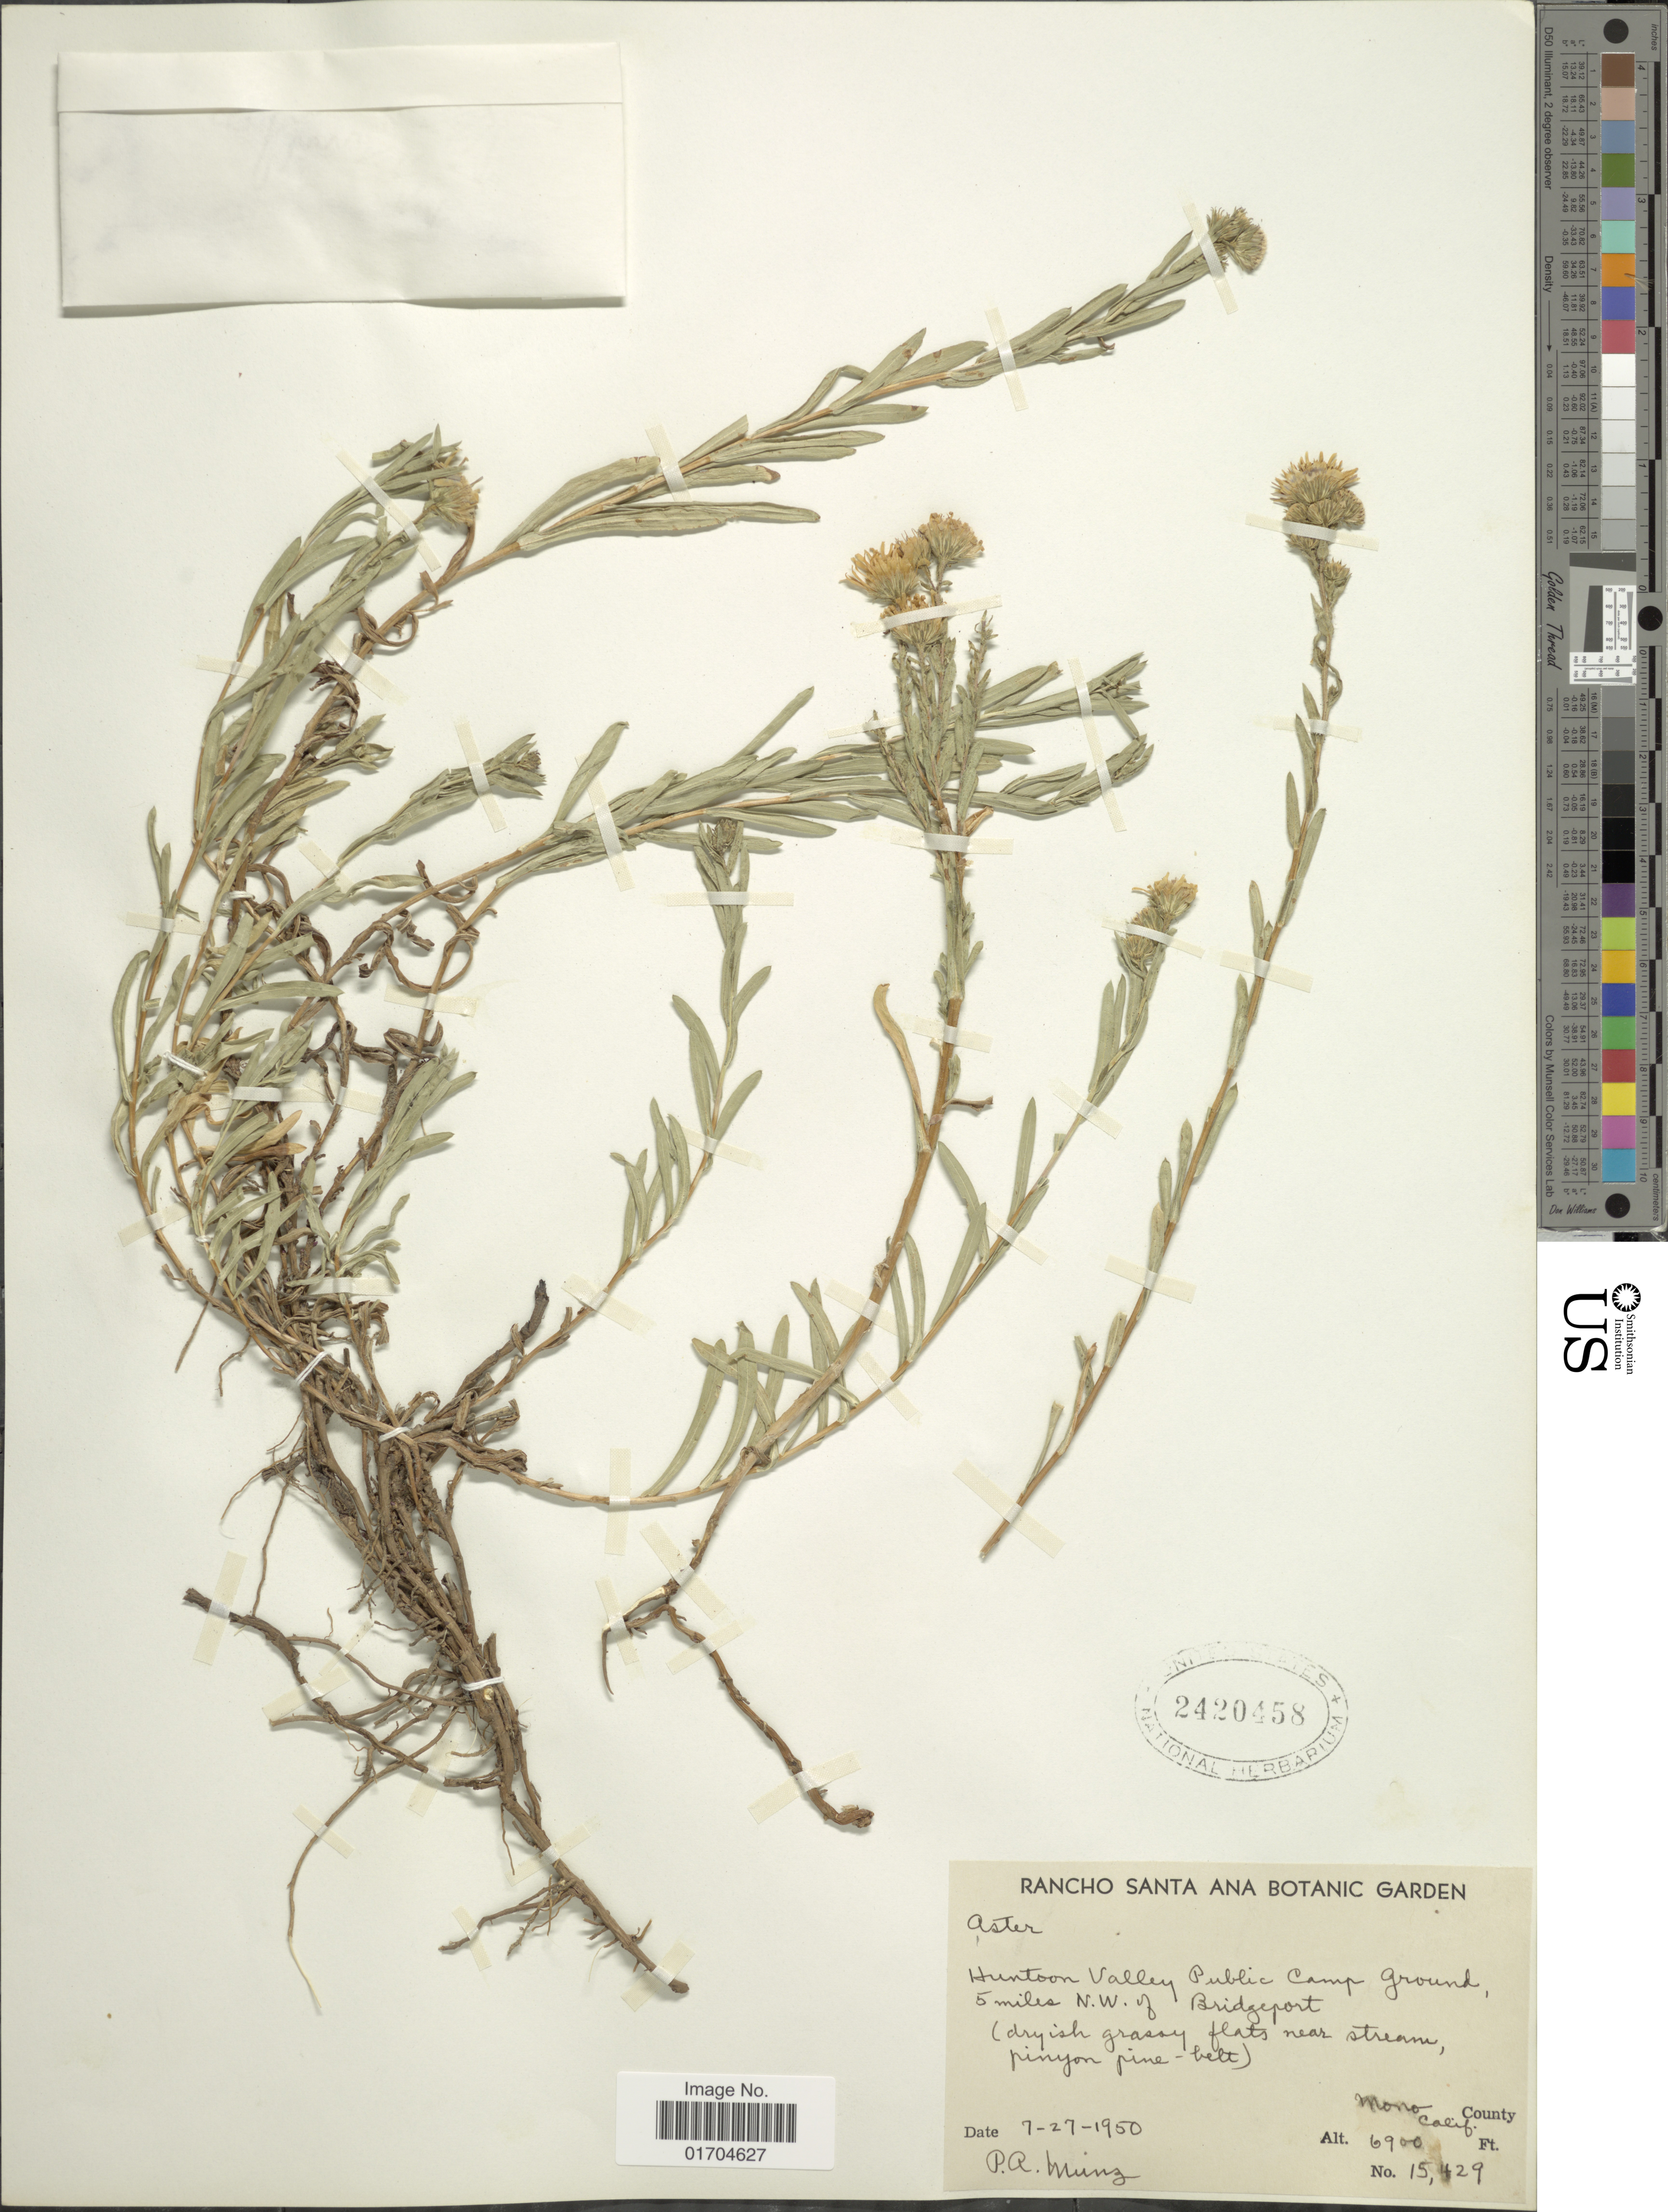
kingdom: Plantae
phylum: Tracheophyta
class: Magnoliopsida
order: Asterales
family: Asteraceae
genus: Symphyotrichum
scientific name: Symphyotrichum sp.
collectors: P. A. Munz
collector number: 15429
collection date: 1950-07-27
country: United States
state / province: California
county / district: Mono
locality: Huntoon Valley Public Camp ground, 5 miles N.W. of Bridgeport. Mono County. Calif.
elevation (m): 2103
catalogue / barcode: US 2420458